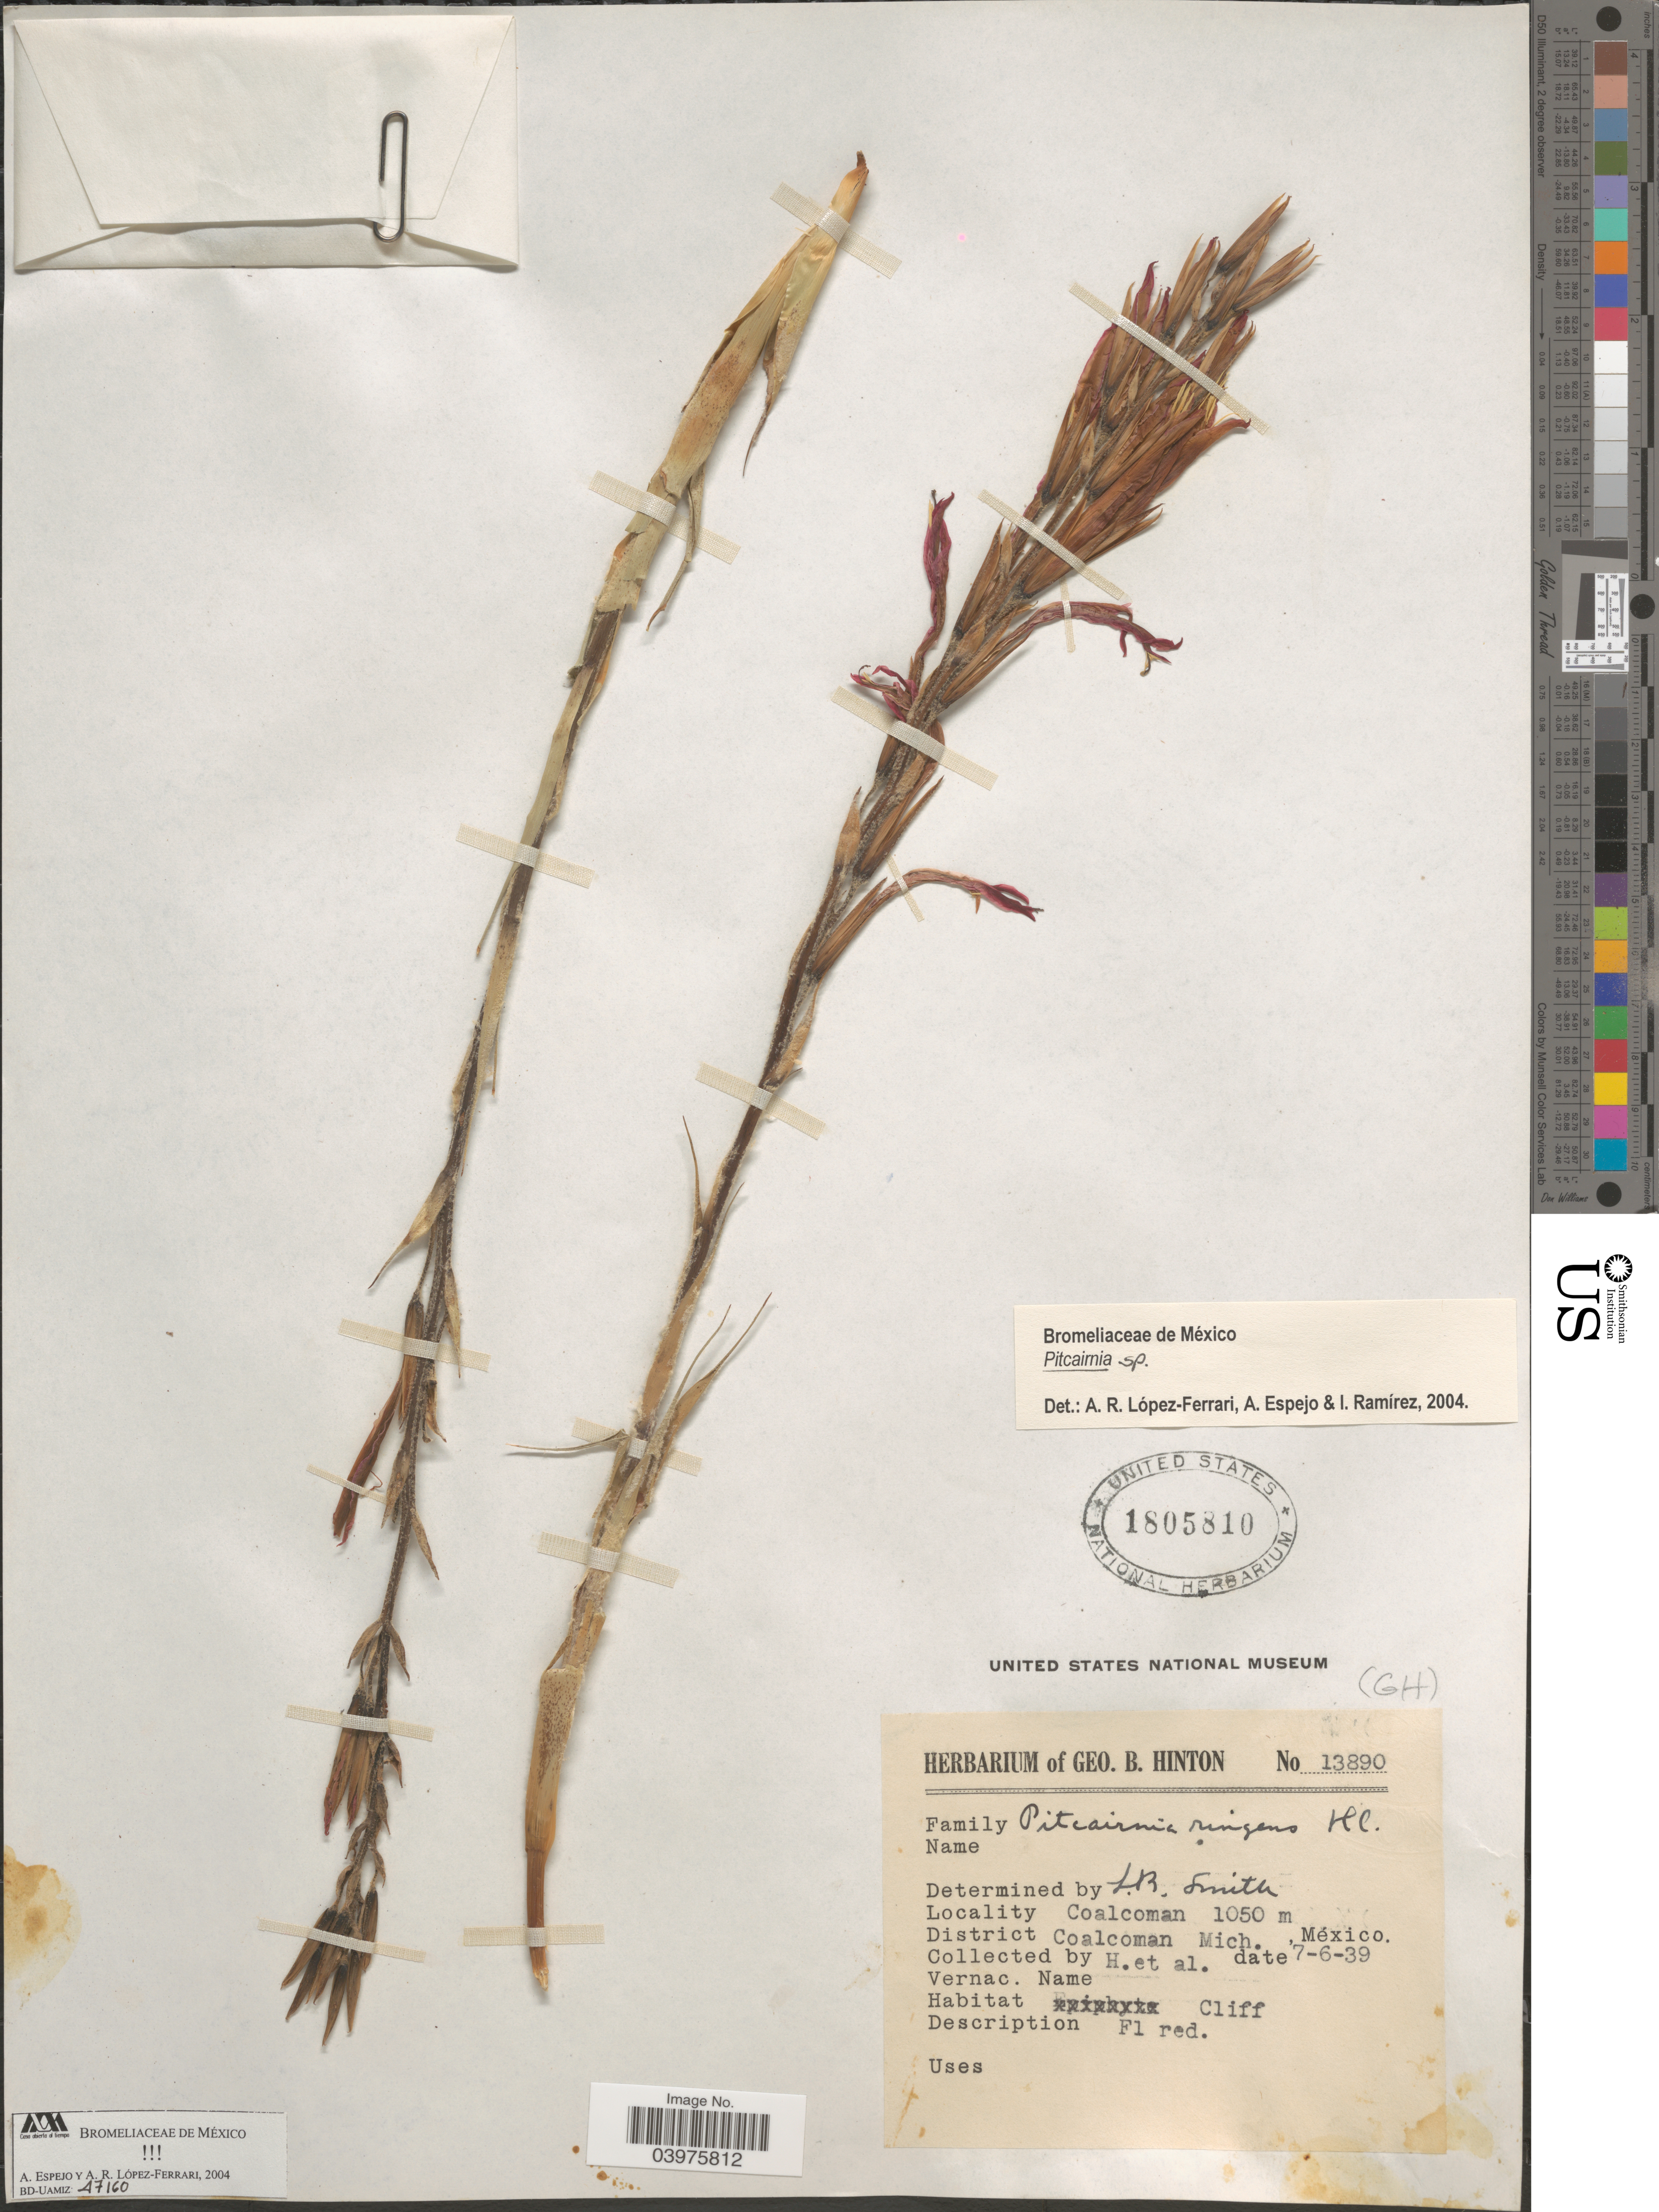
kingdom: Plantae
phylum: Tracheophyta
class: Liliopsida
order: Poales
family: Bromeliaceae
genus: Pitcairnia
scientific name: Pitcairnia sp.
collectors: G. B. Hinton & et al.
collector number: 13890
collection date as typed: Transcribed d/m/y: 7/6/39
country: Mexico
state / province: Michoacán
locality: Coalcoman. District Coalcoman.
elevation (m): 1050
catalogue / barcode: US 1805810